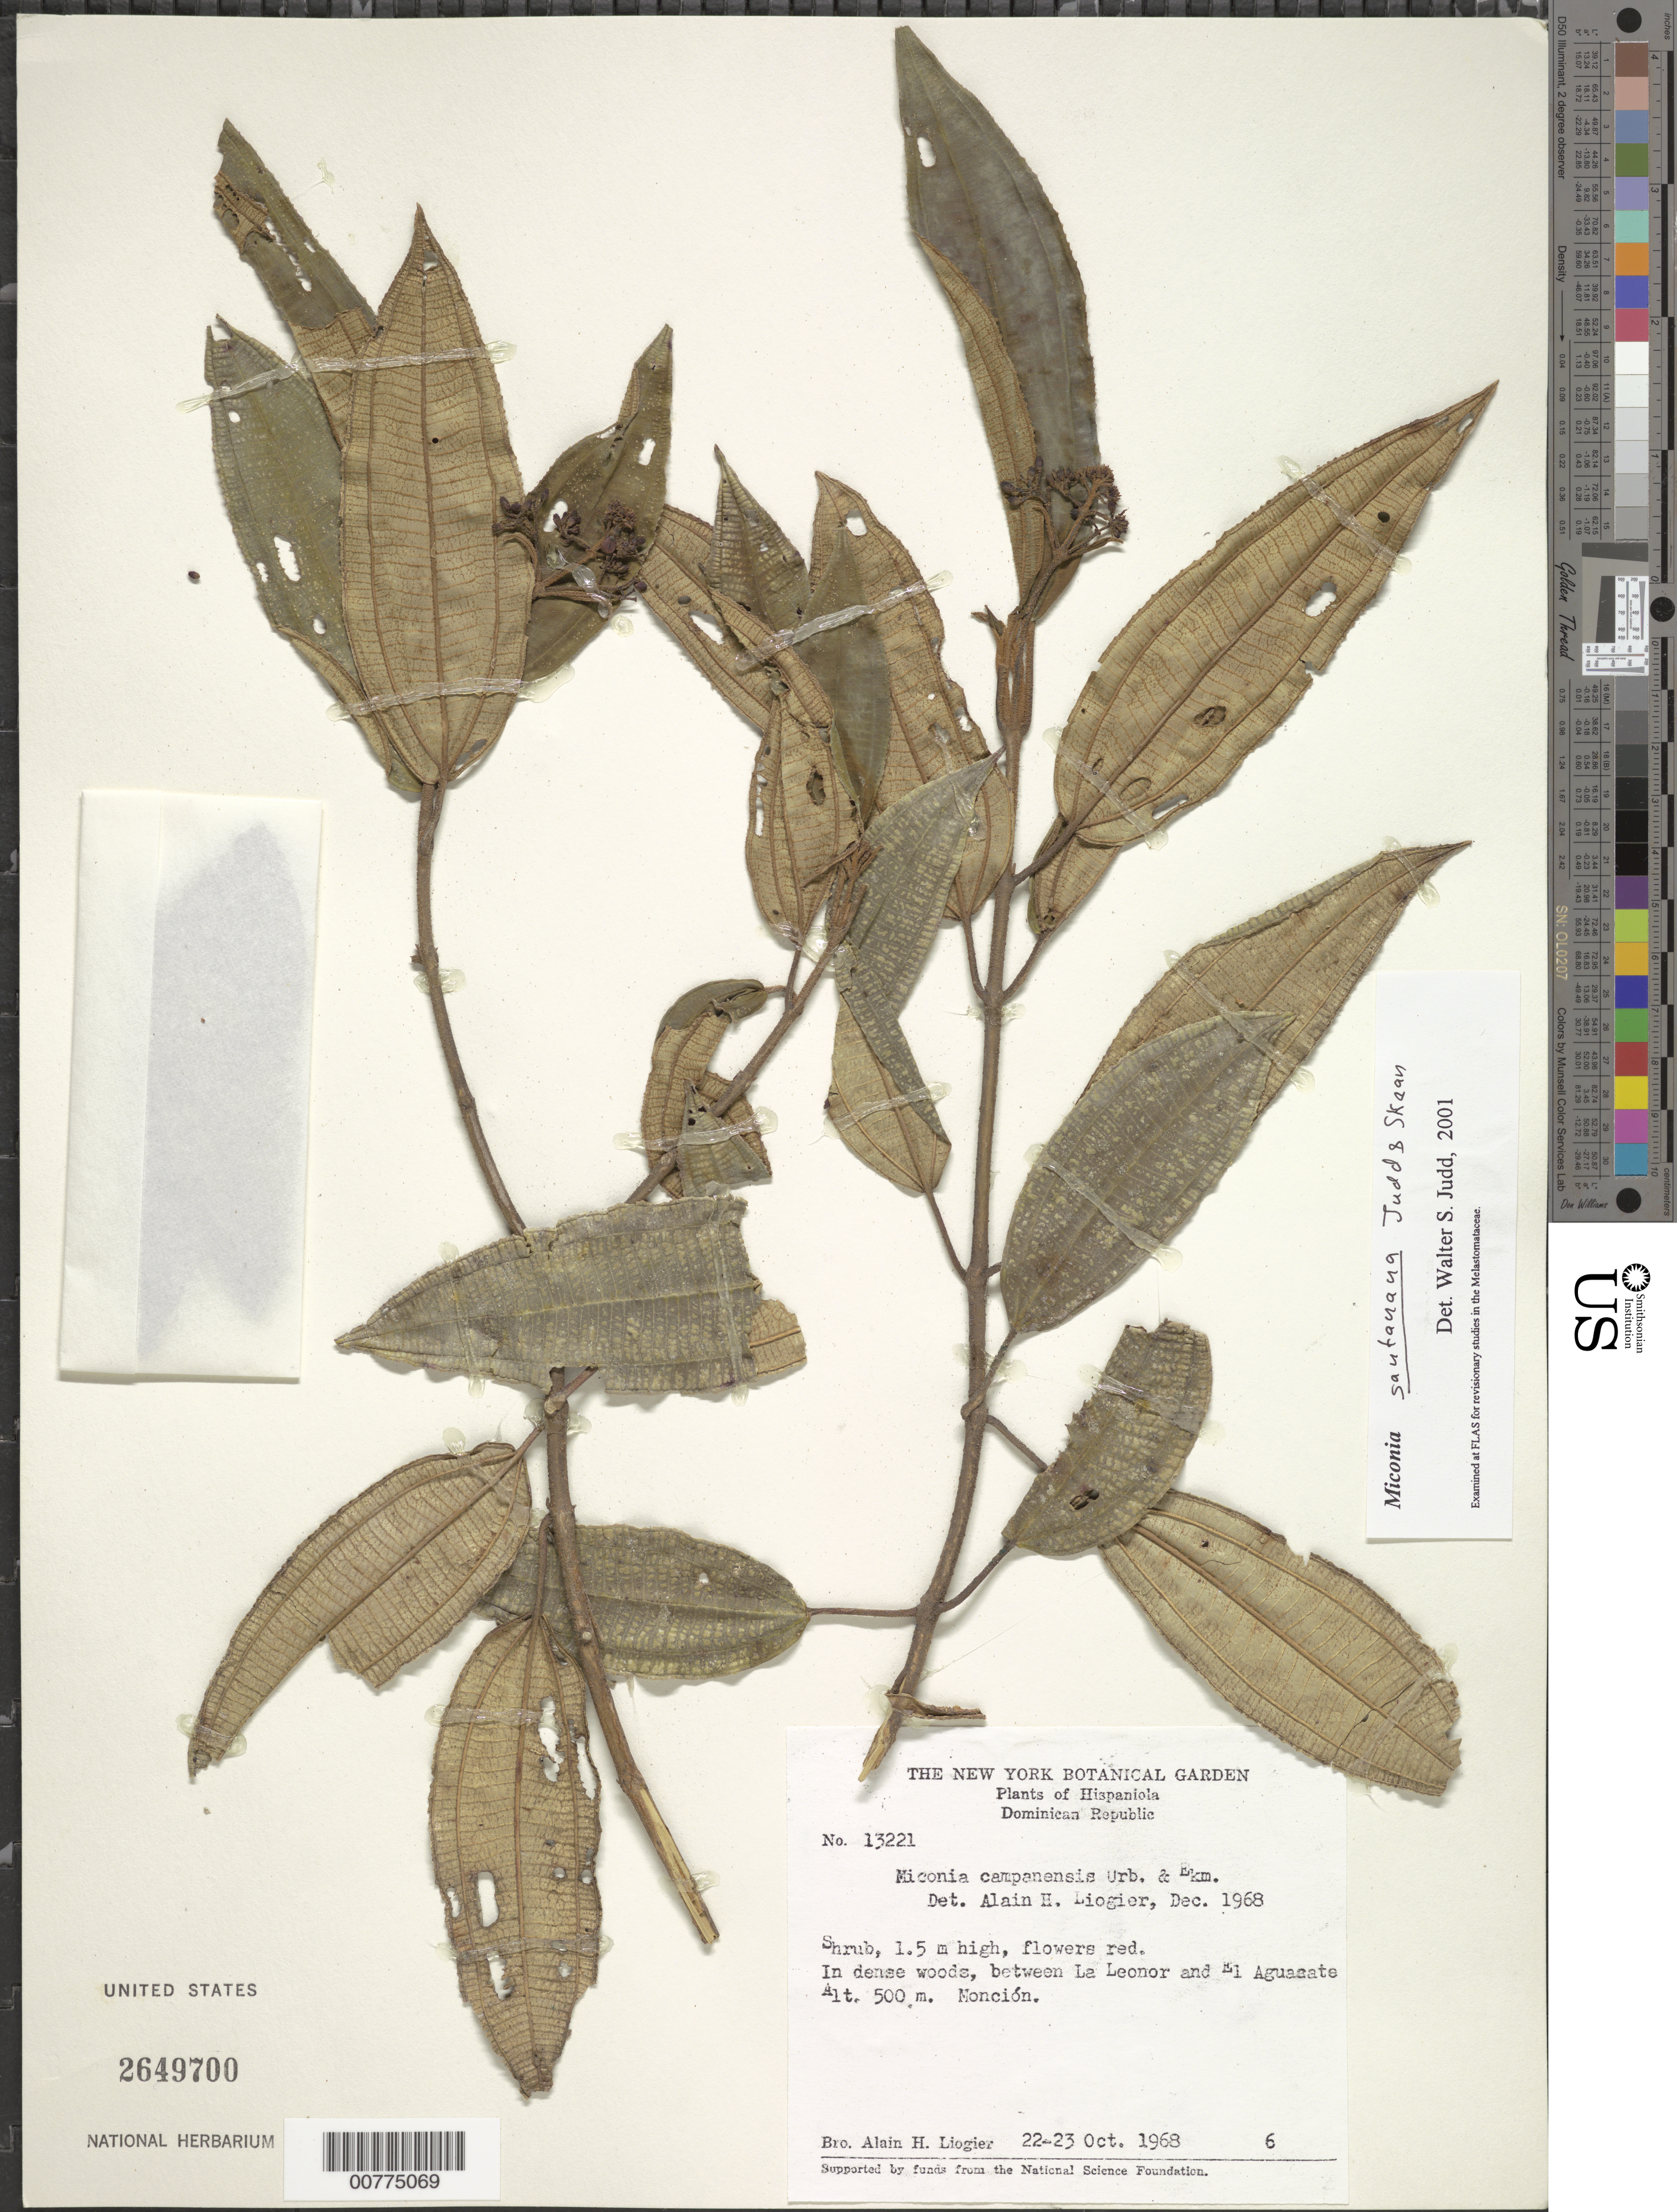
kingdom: Plantae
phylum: Tracheophyta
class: Magnoliopsida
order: Myrtales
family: Melastomataceae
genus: Miconia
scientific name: Miconia santanana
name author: Judd & Skean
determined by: Judd, Walter S.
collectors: A. H. Liogier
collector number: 13221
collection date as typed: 22 Oct 1968 to 23 Oct 1968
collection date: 1968-10-22/1968-10-23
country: Dominican Republic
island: Hispaniola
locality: Monció, between La Leonor and El Aguacate.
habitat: In dense woods.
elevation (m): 500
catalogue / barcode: US 2649700